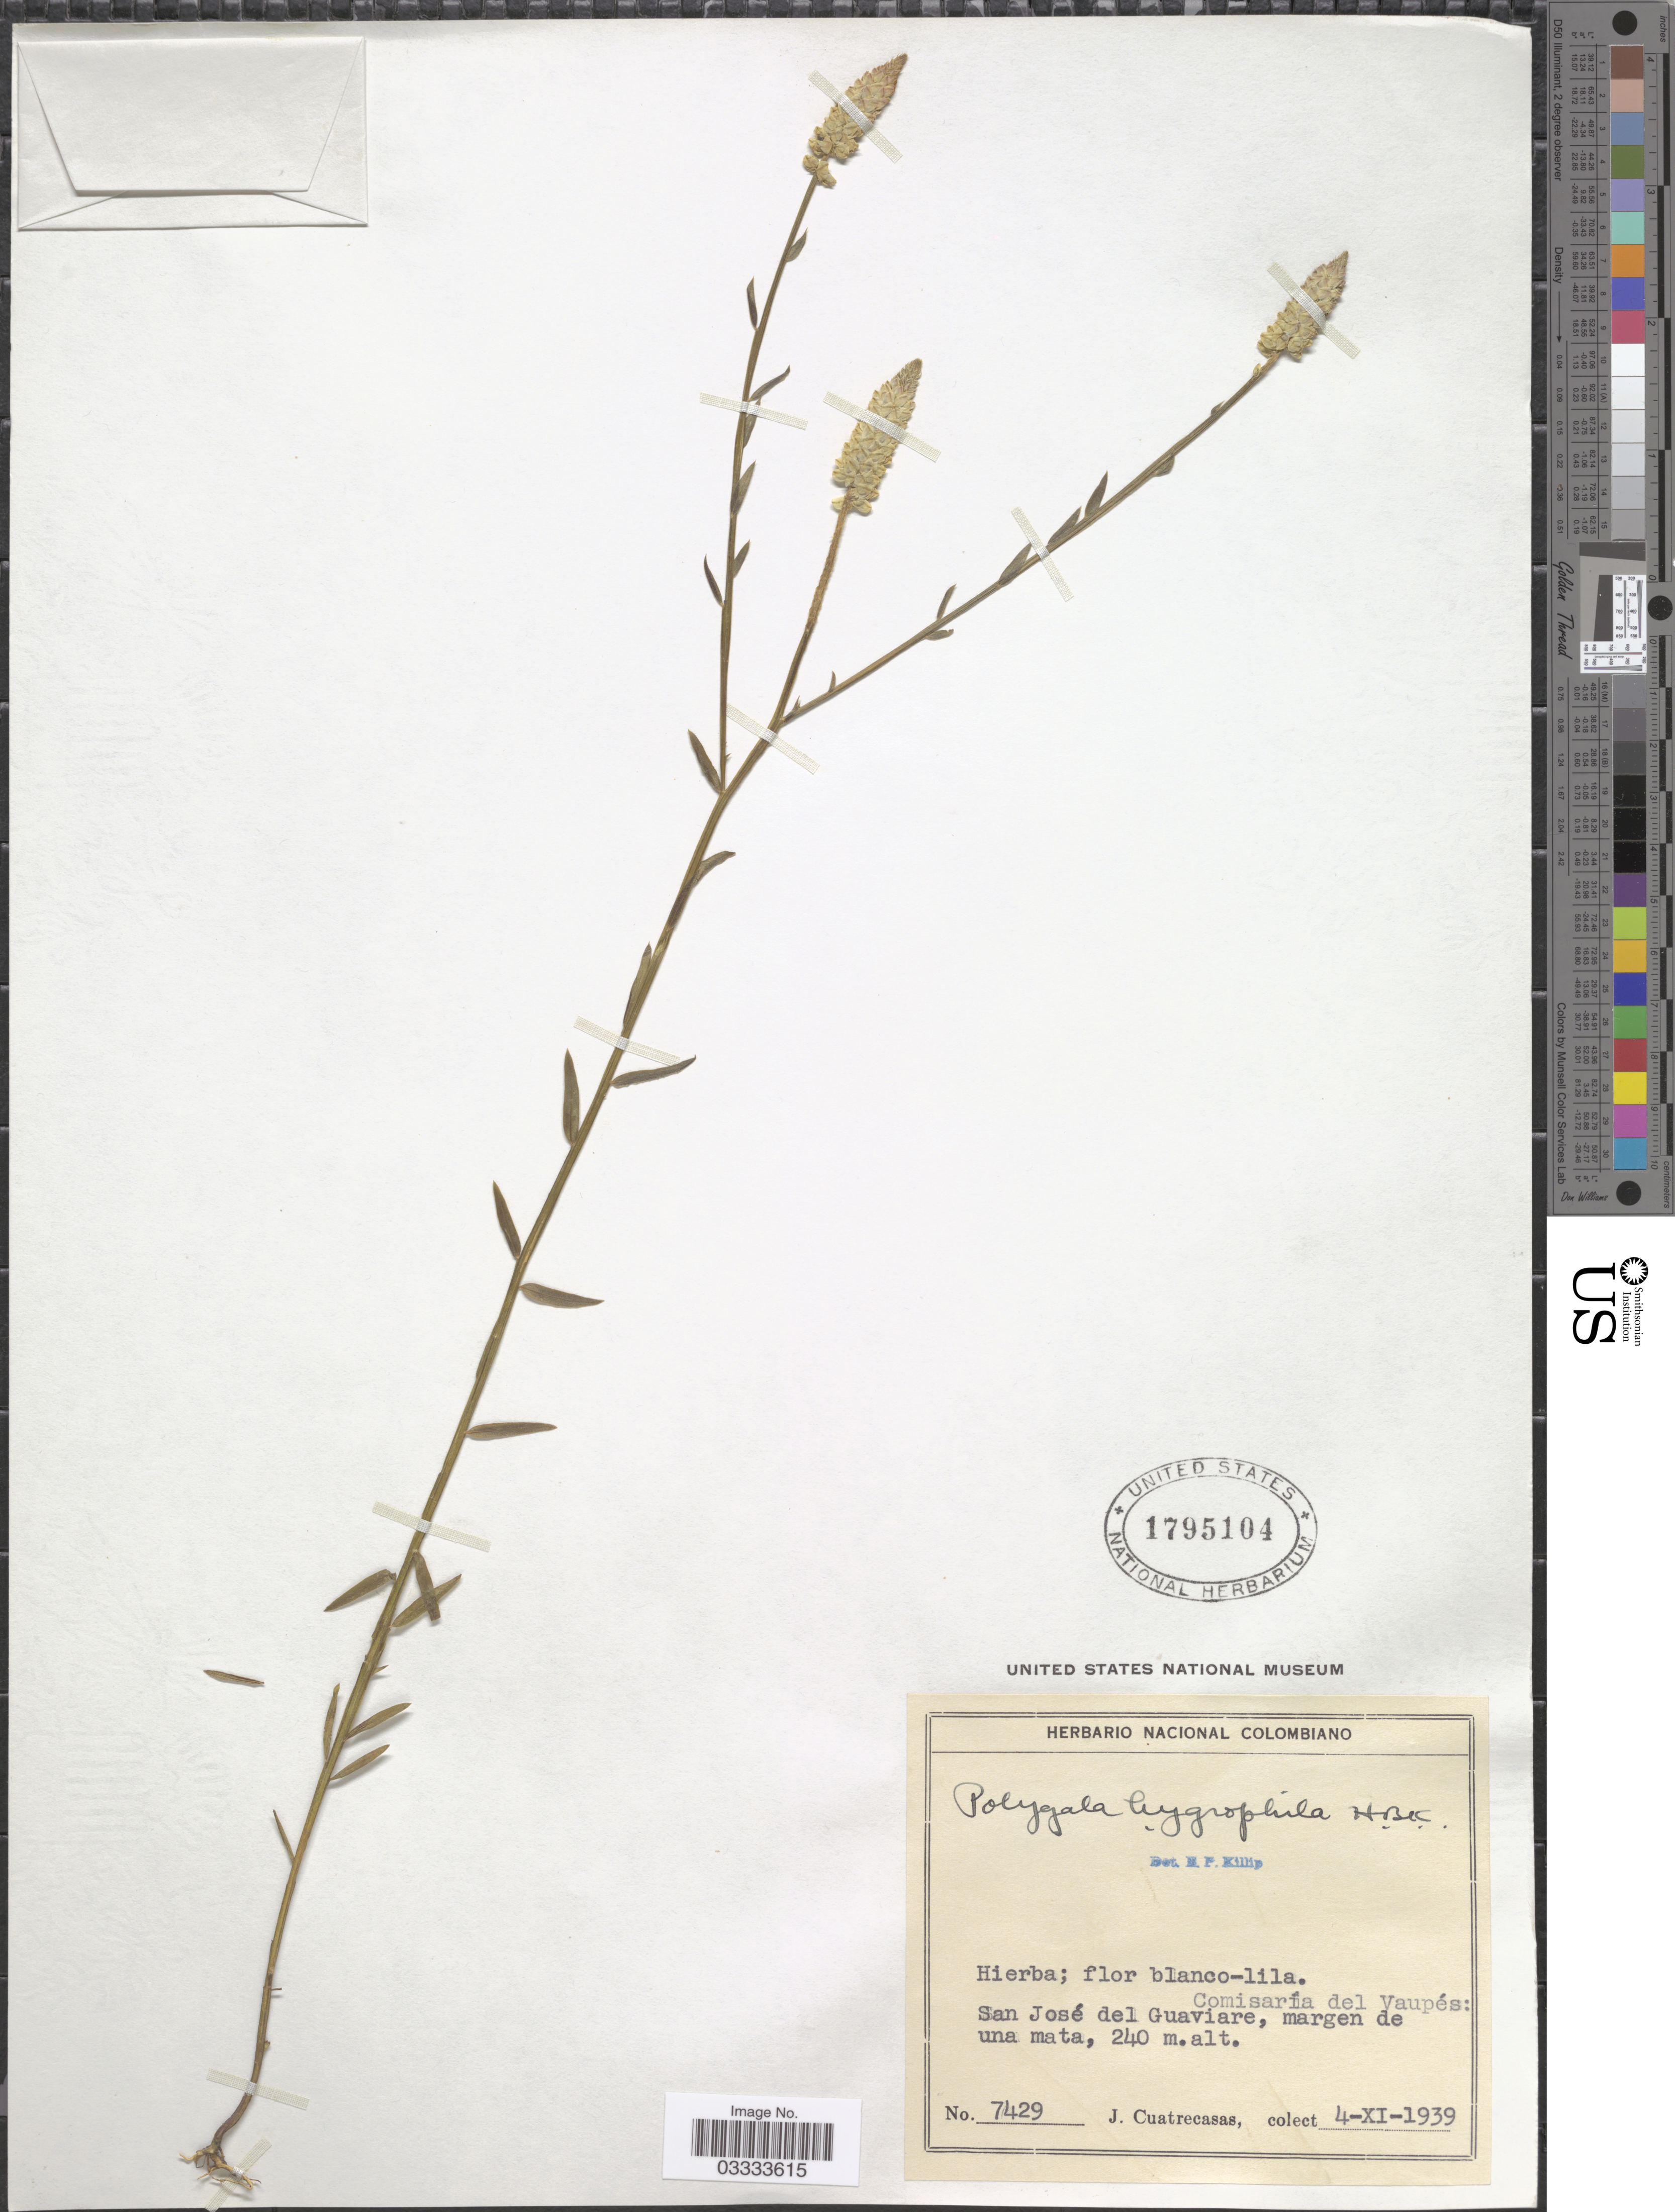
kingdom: Plantae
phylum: Tracheophyta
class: Magnoliopsida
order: Fabales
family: Polygalaceae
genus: Polygala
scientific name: Polygala hygrophila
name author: Kunth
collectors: J. Cuatrecasas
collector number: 7429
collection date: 1939-11-04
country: Colombia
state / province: Vaupés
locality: Comisaría del Vaupés: San José del Guaviare, margen de una mata.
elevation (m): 240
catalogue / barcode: US 1795104